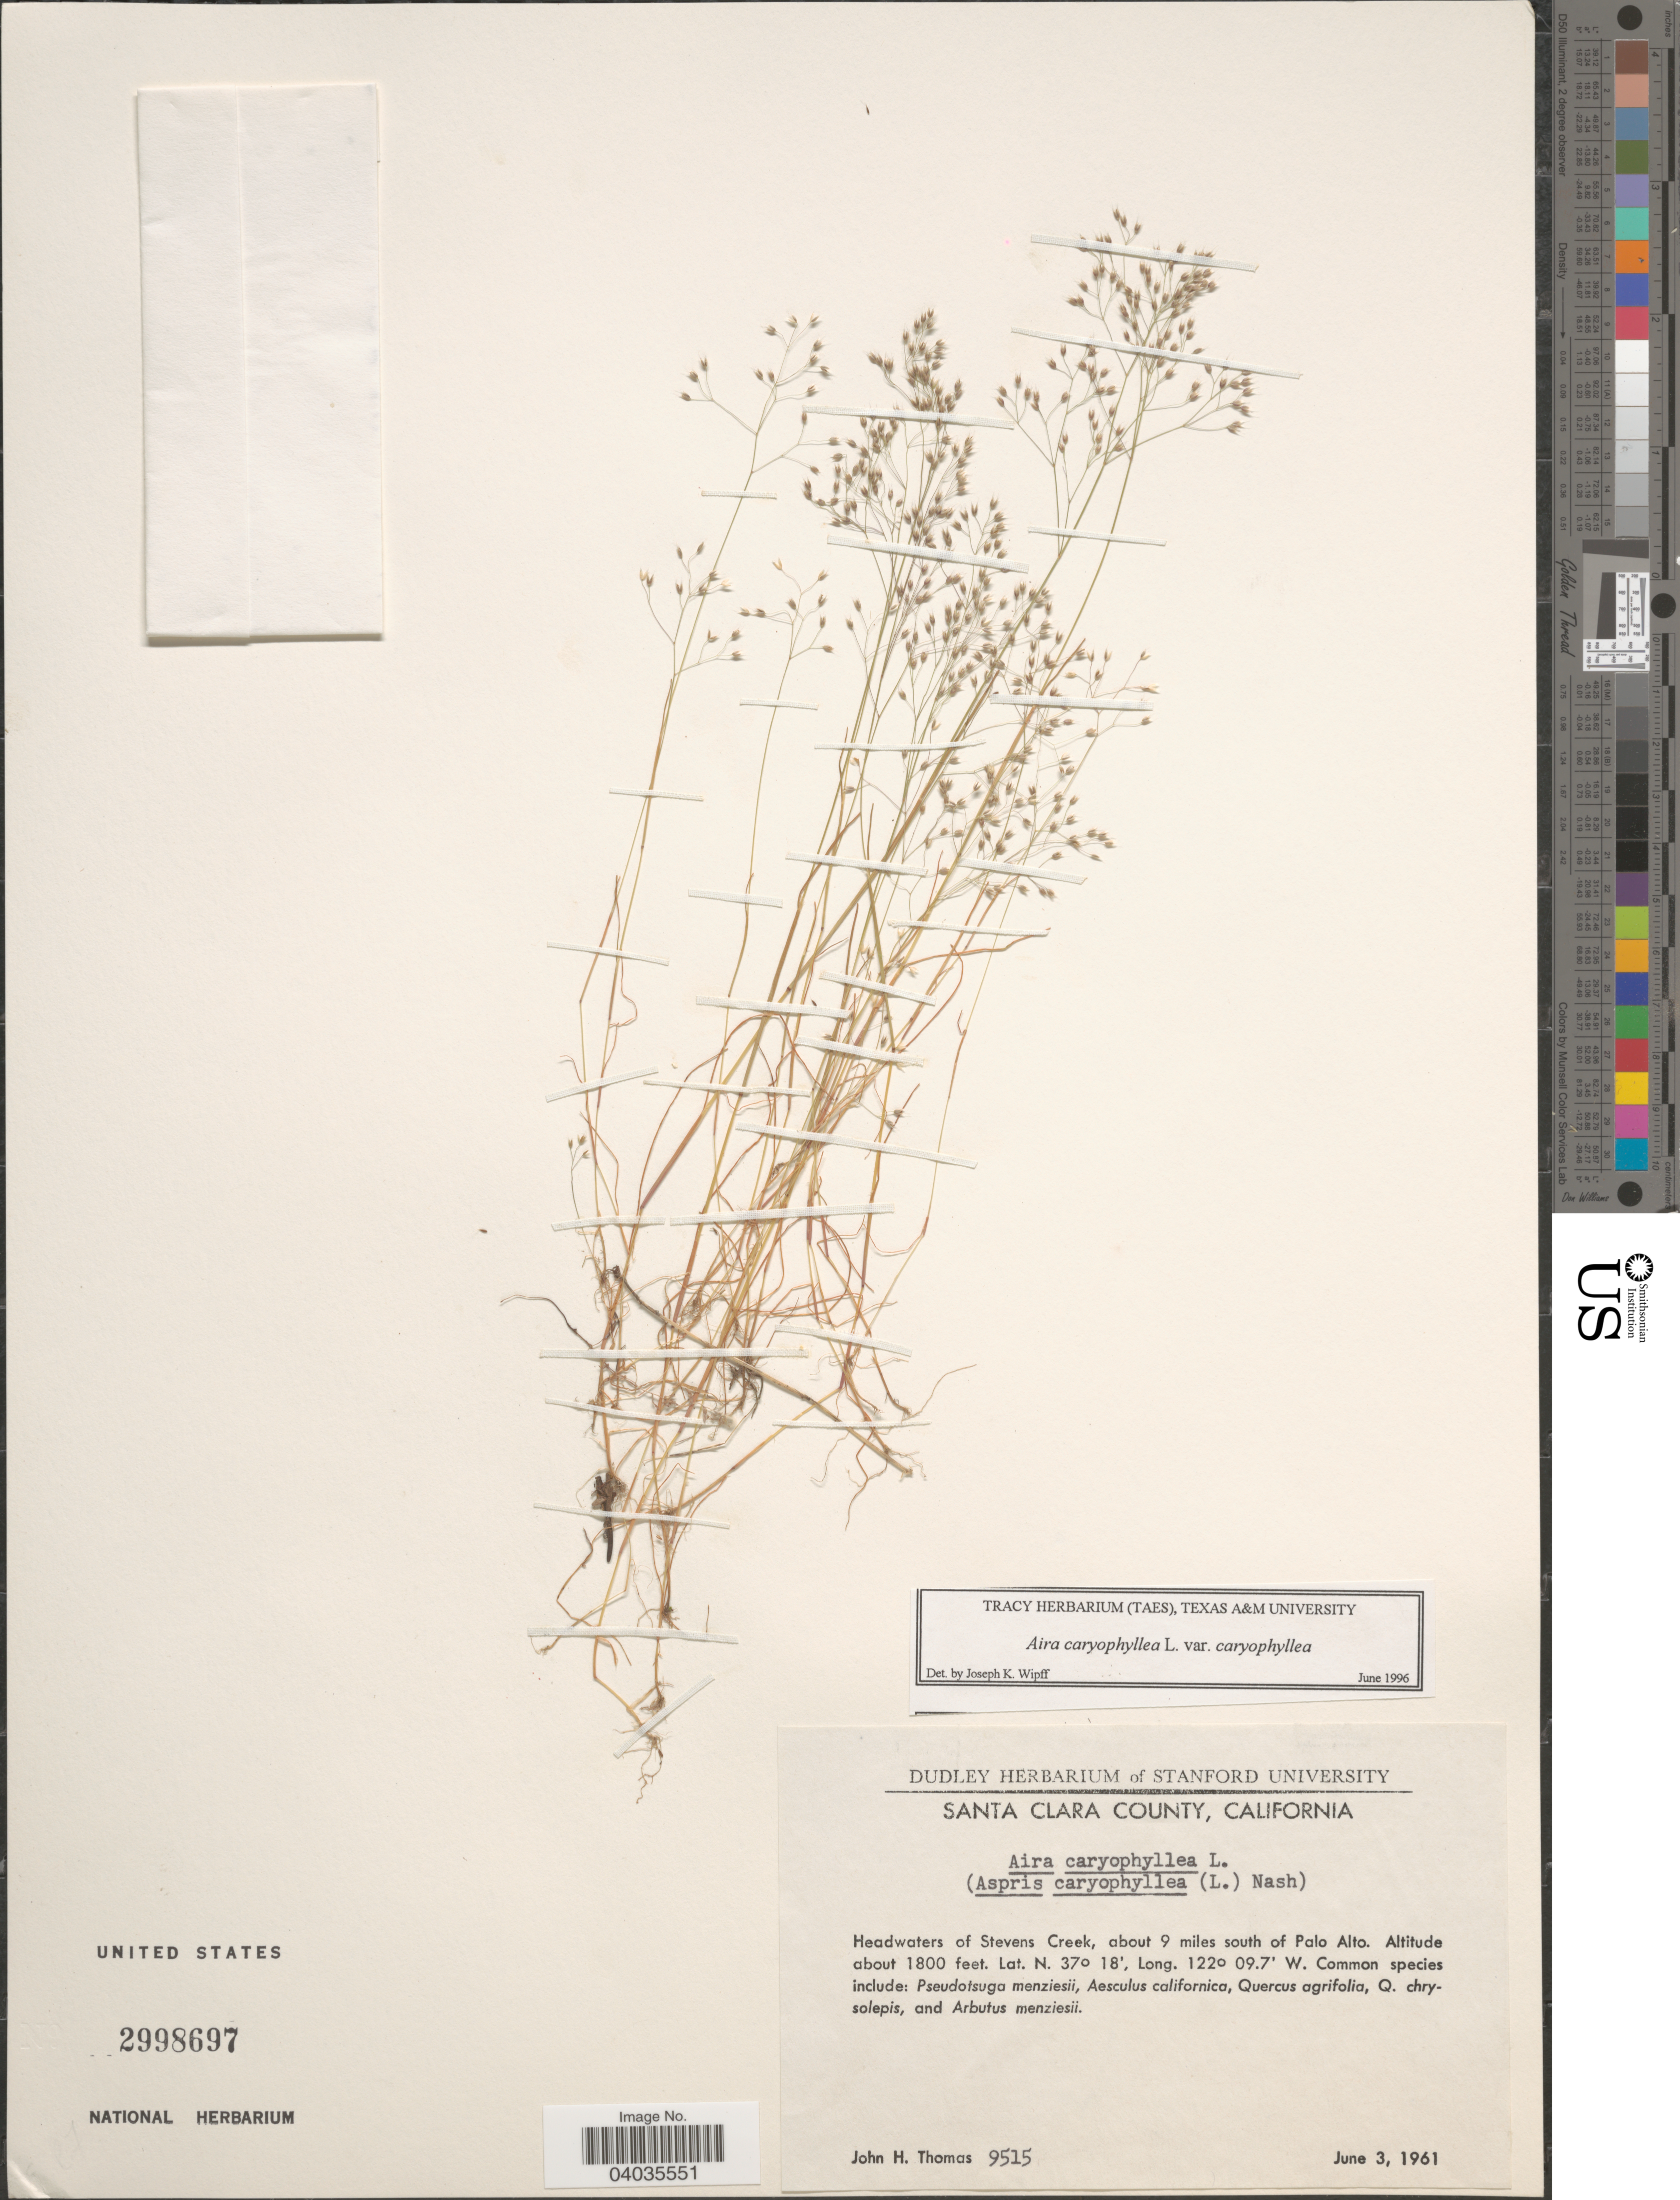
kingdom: Plantae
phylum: Tracheophyta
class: Liliopsida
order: Poales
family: Poaceae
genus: Aira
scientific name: Aira caryophyllea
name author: L.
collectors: J. H. Thomas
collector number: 9515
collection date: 1961-06-03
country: United States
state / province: California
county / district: Santa Clara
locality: Santa Clara County. Headwaters of Stevens Creek, about 9 miles south of Palo Alto.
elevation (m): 549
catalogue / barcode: US 2998697